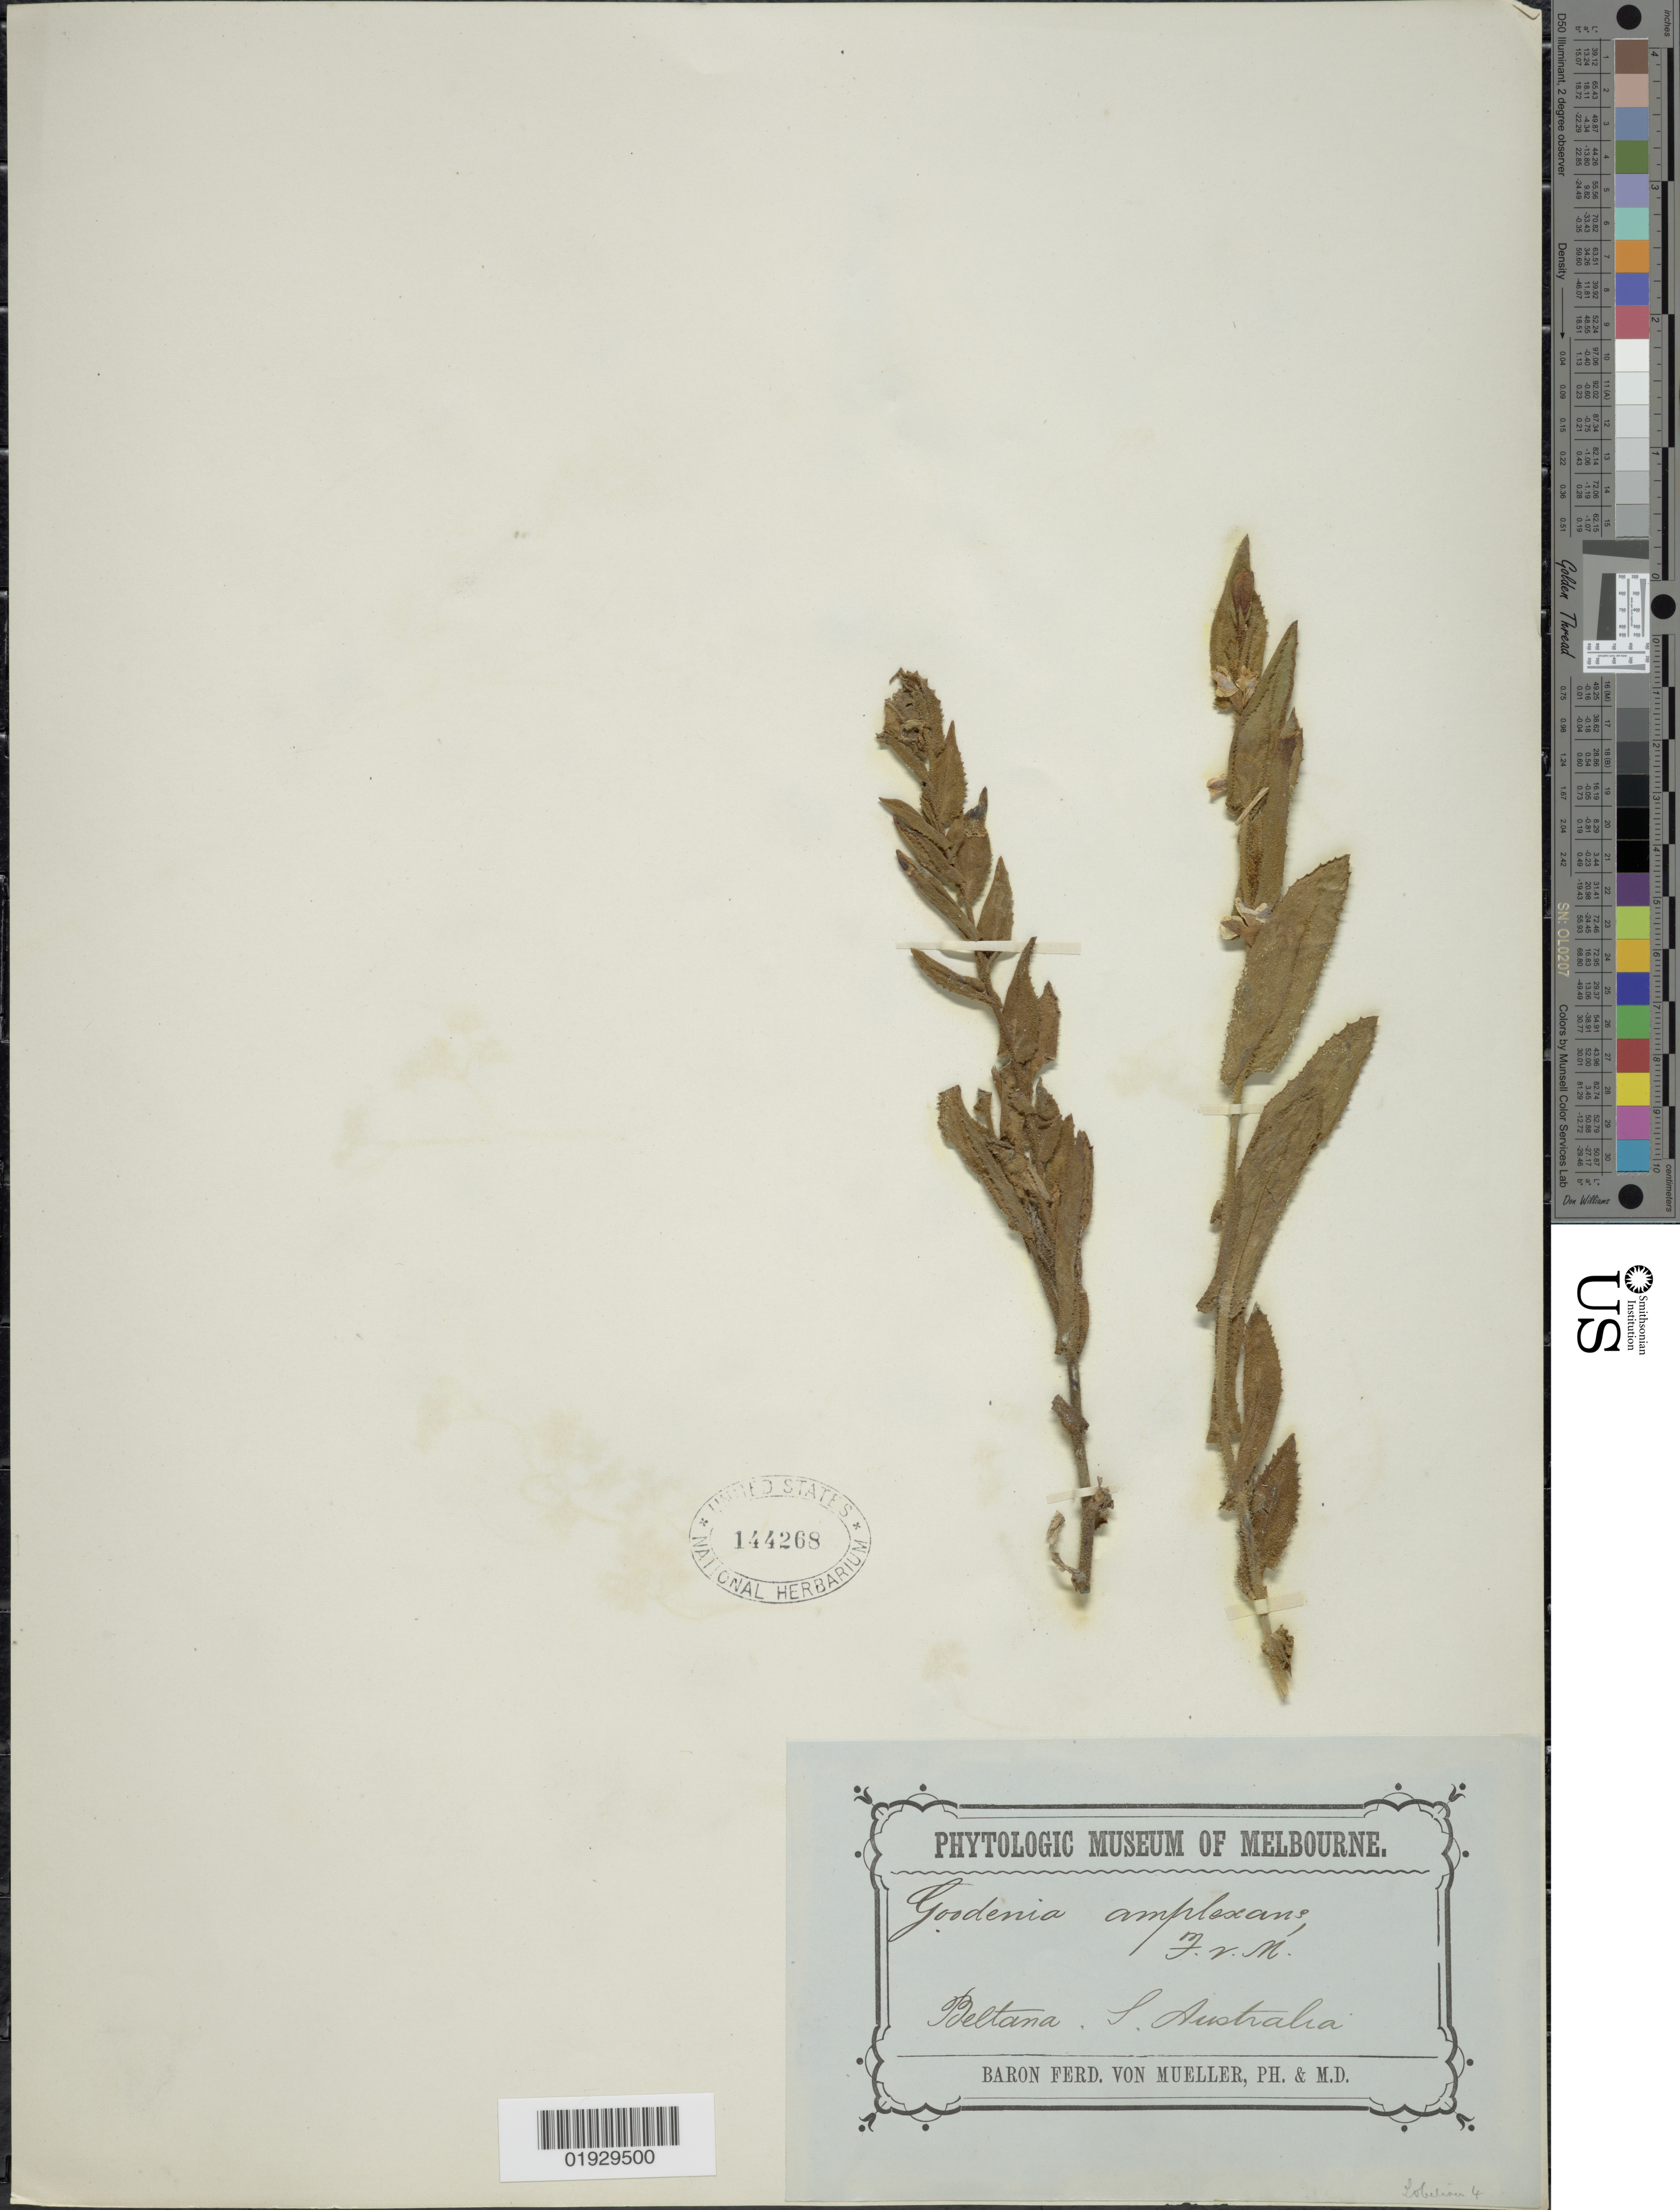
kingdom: Plantae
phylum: Tracheophyta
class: Magnoliopsida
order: Asterales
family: Goodeniaceae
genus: Goodenia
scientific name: Goodenia amplexans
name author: F. Muell.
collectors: B. von Mueller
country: Australia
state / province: South Australia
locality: Beltana.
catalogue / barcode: US 144268